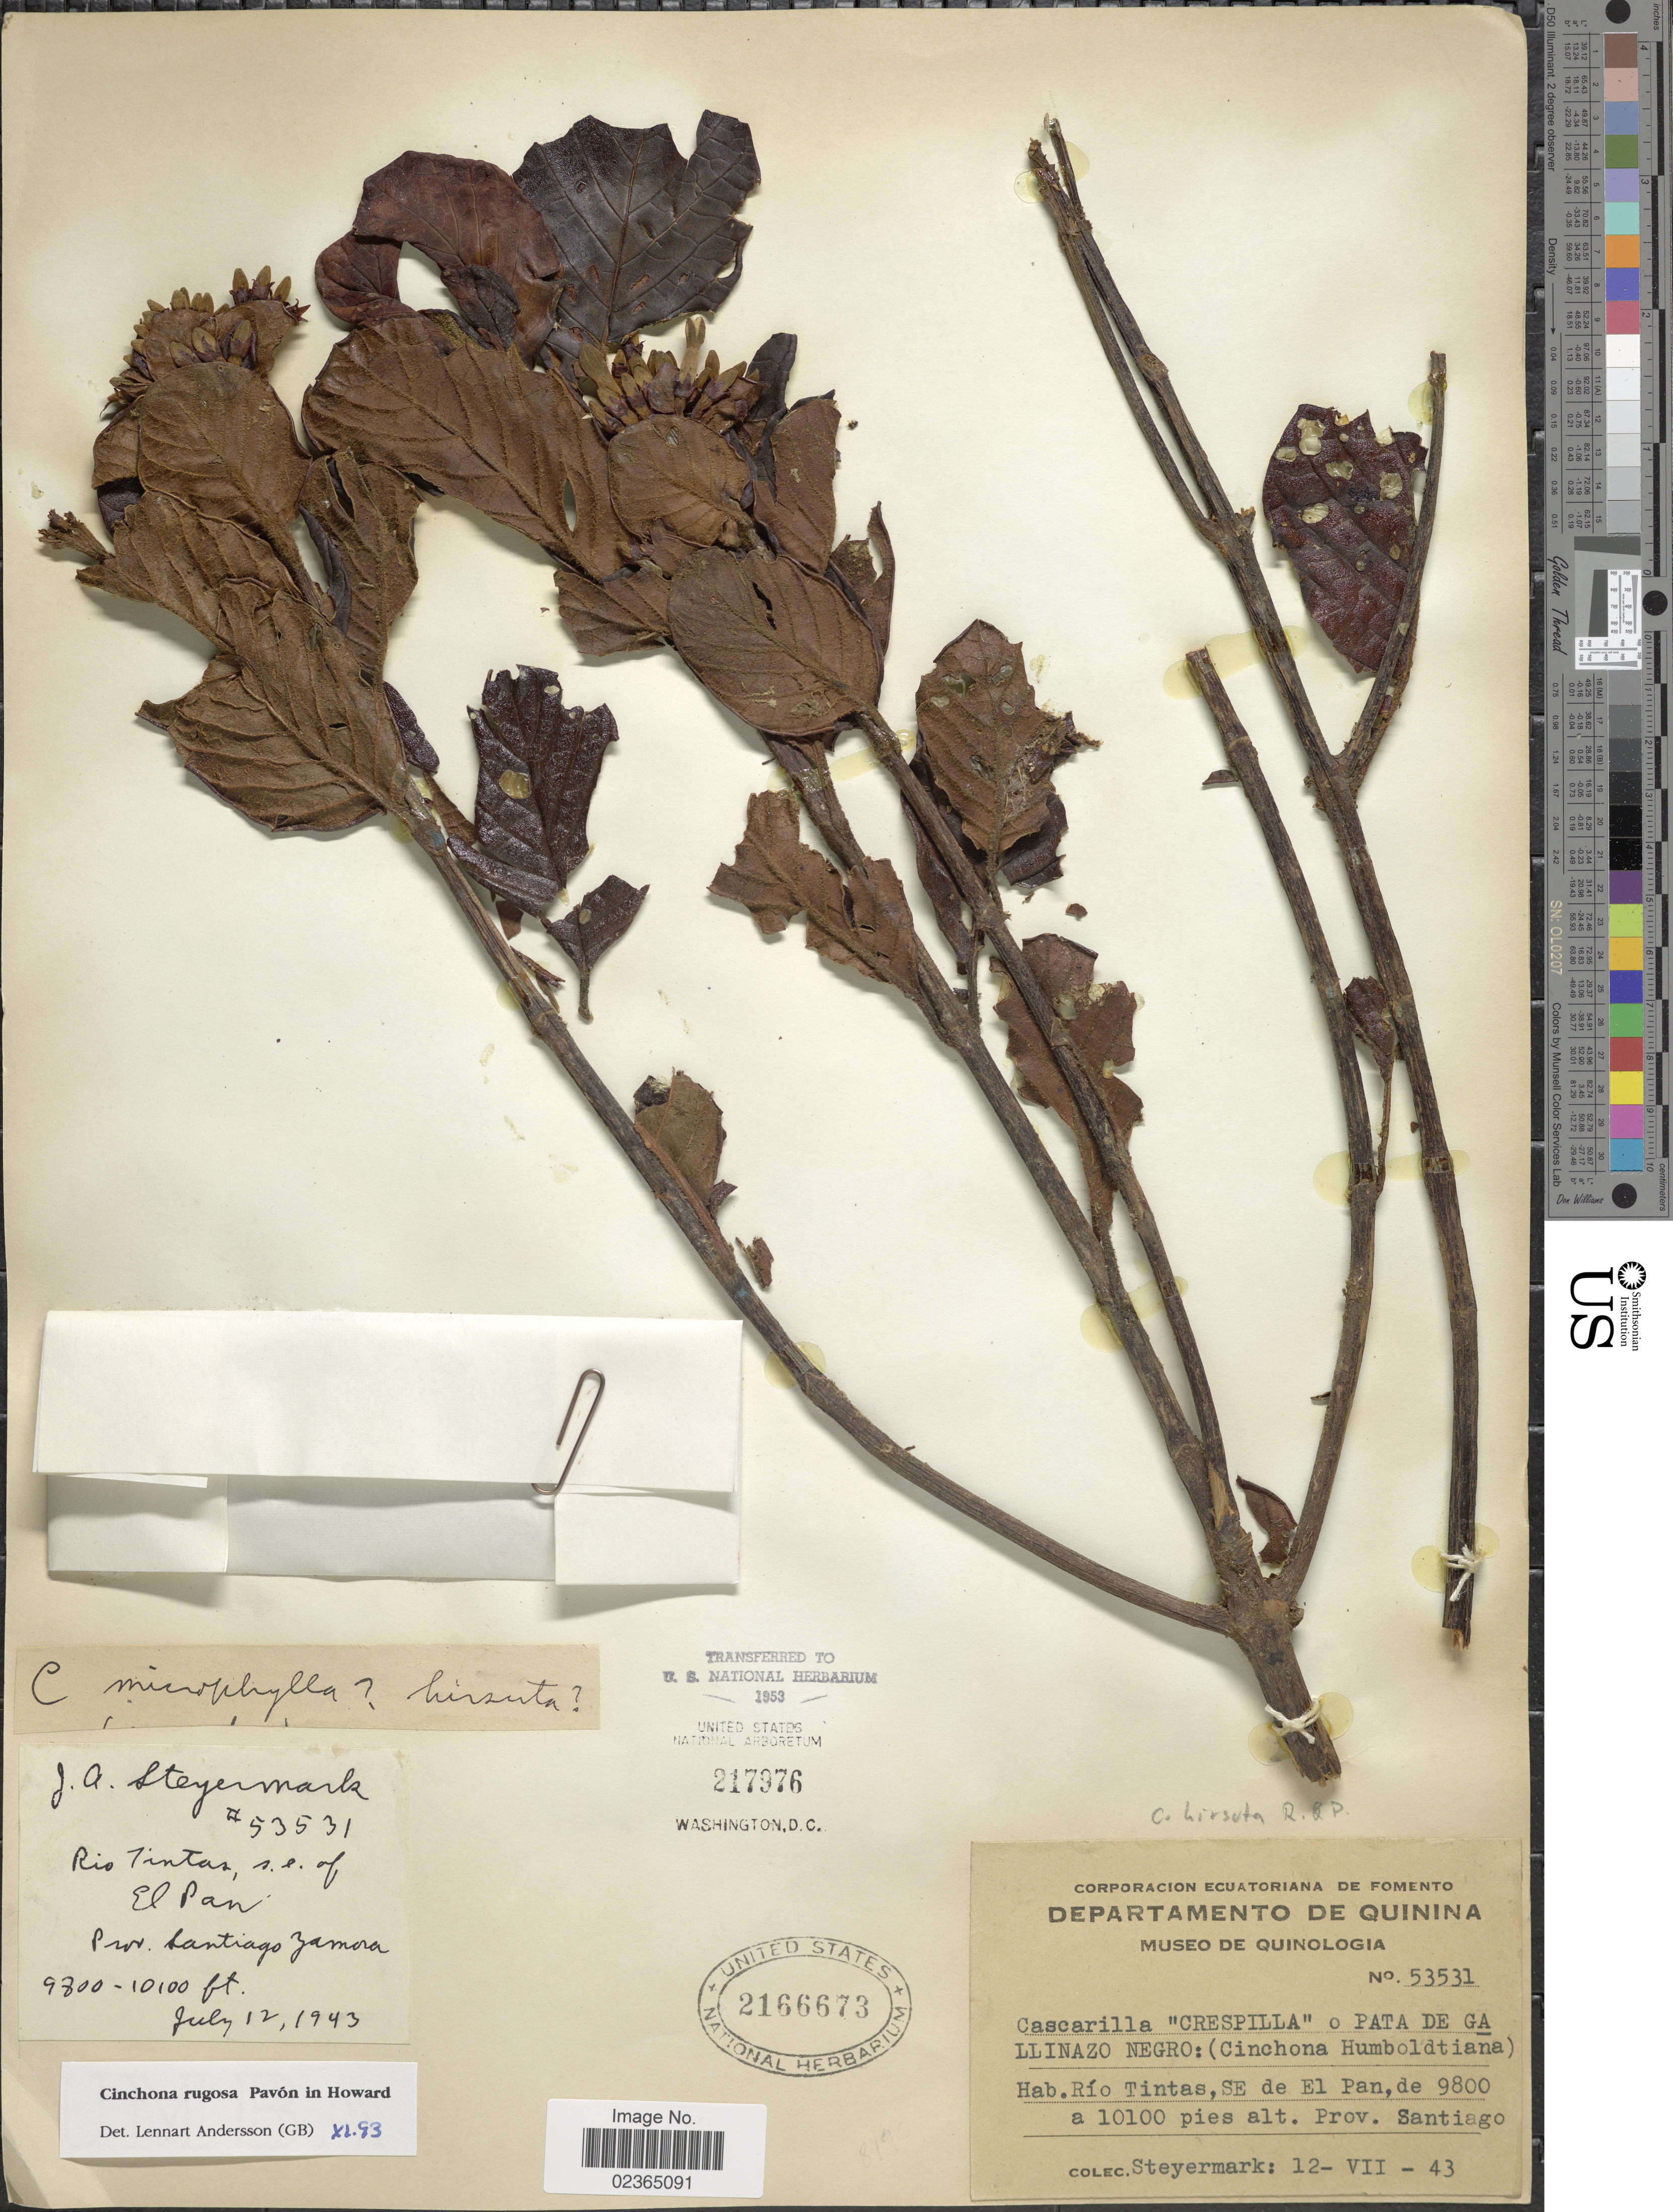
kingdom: Plantae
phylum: Tracheophyta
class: Magnoliopsida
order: Gentianales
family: Rubiaceae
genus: Cinchona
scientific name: Cinchona rugosa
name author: Pav.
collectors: J. Steyermark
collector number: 53531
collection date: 1943-07-12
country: Ecuador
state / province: Azuay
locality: Río Tintas, SE de El Pan. Prov. Santiago Zamora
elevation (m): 2987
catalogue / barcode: US 2166673